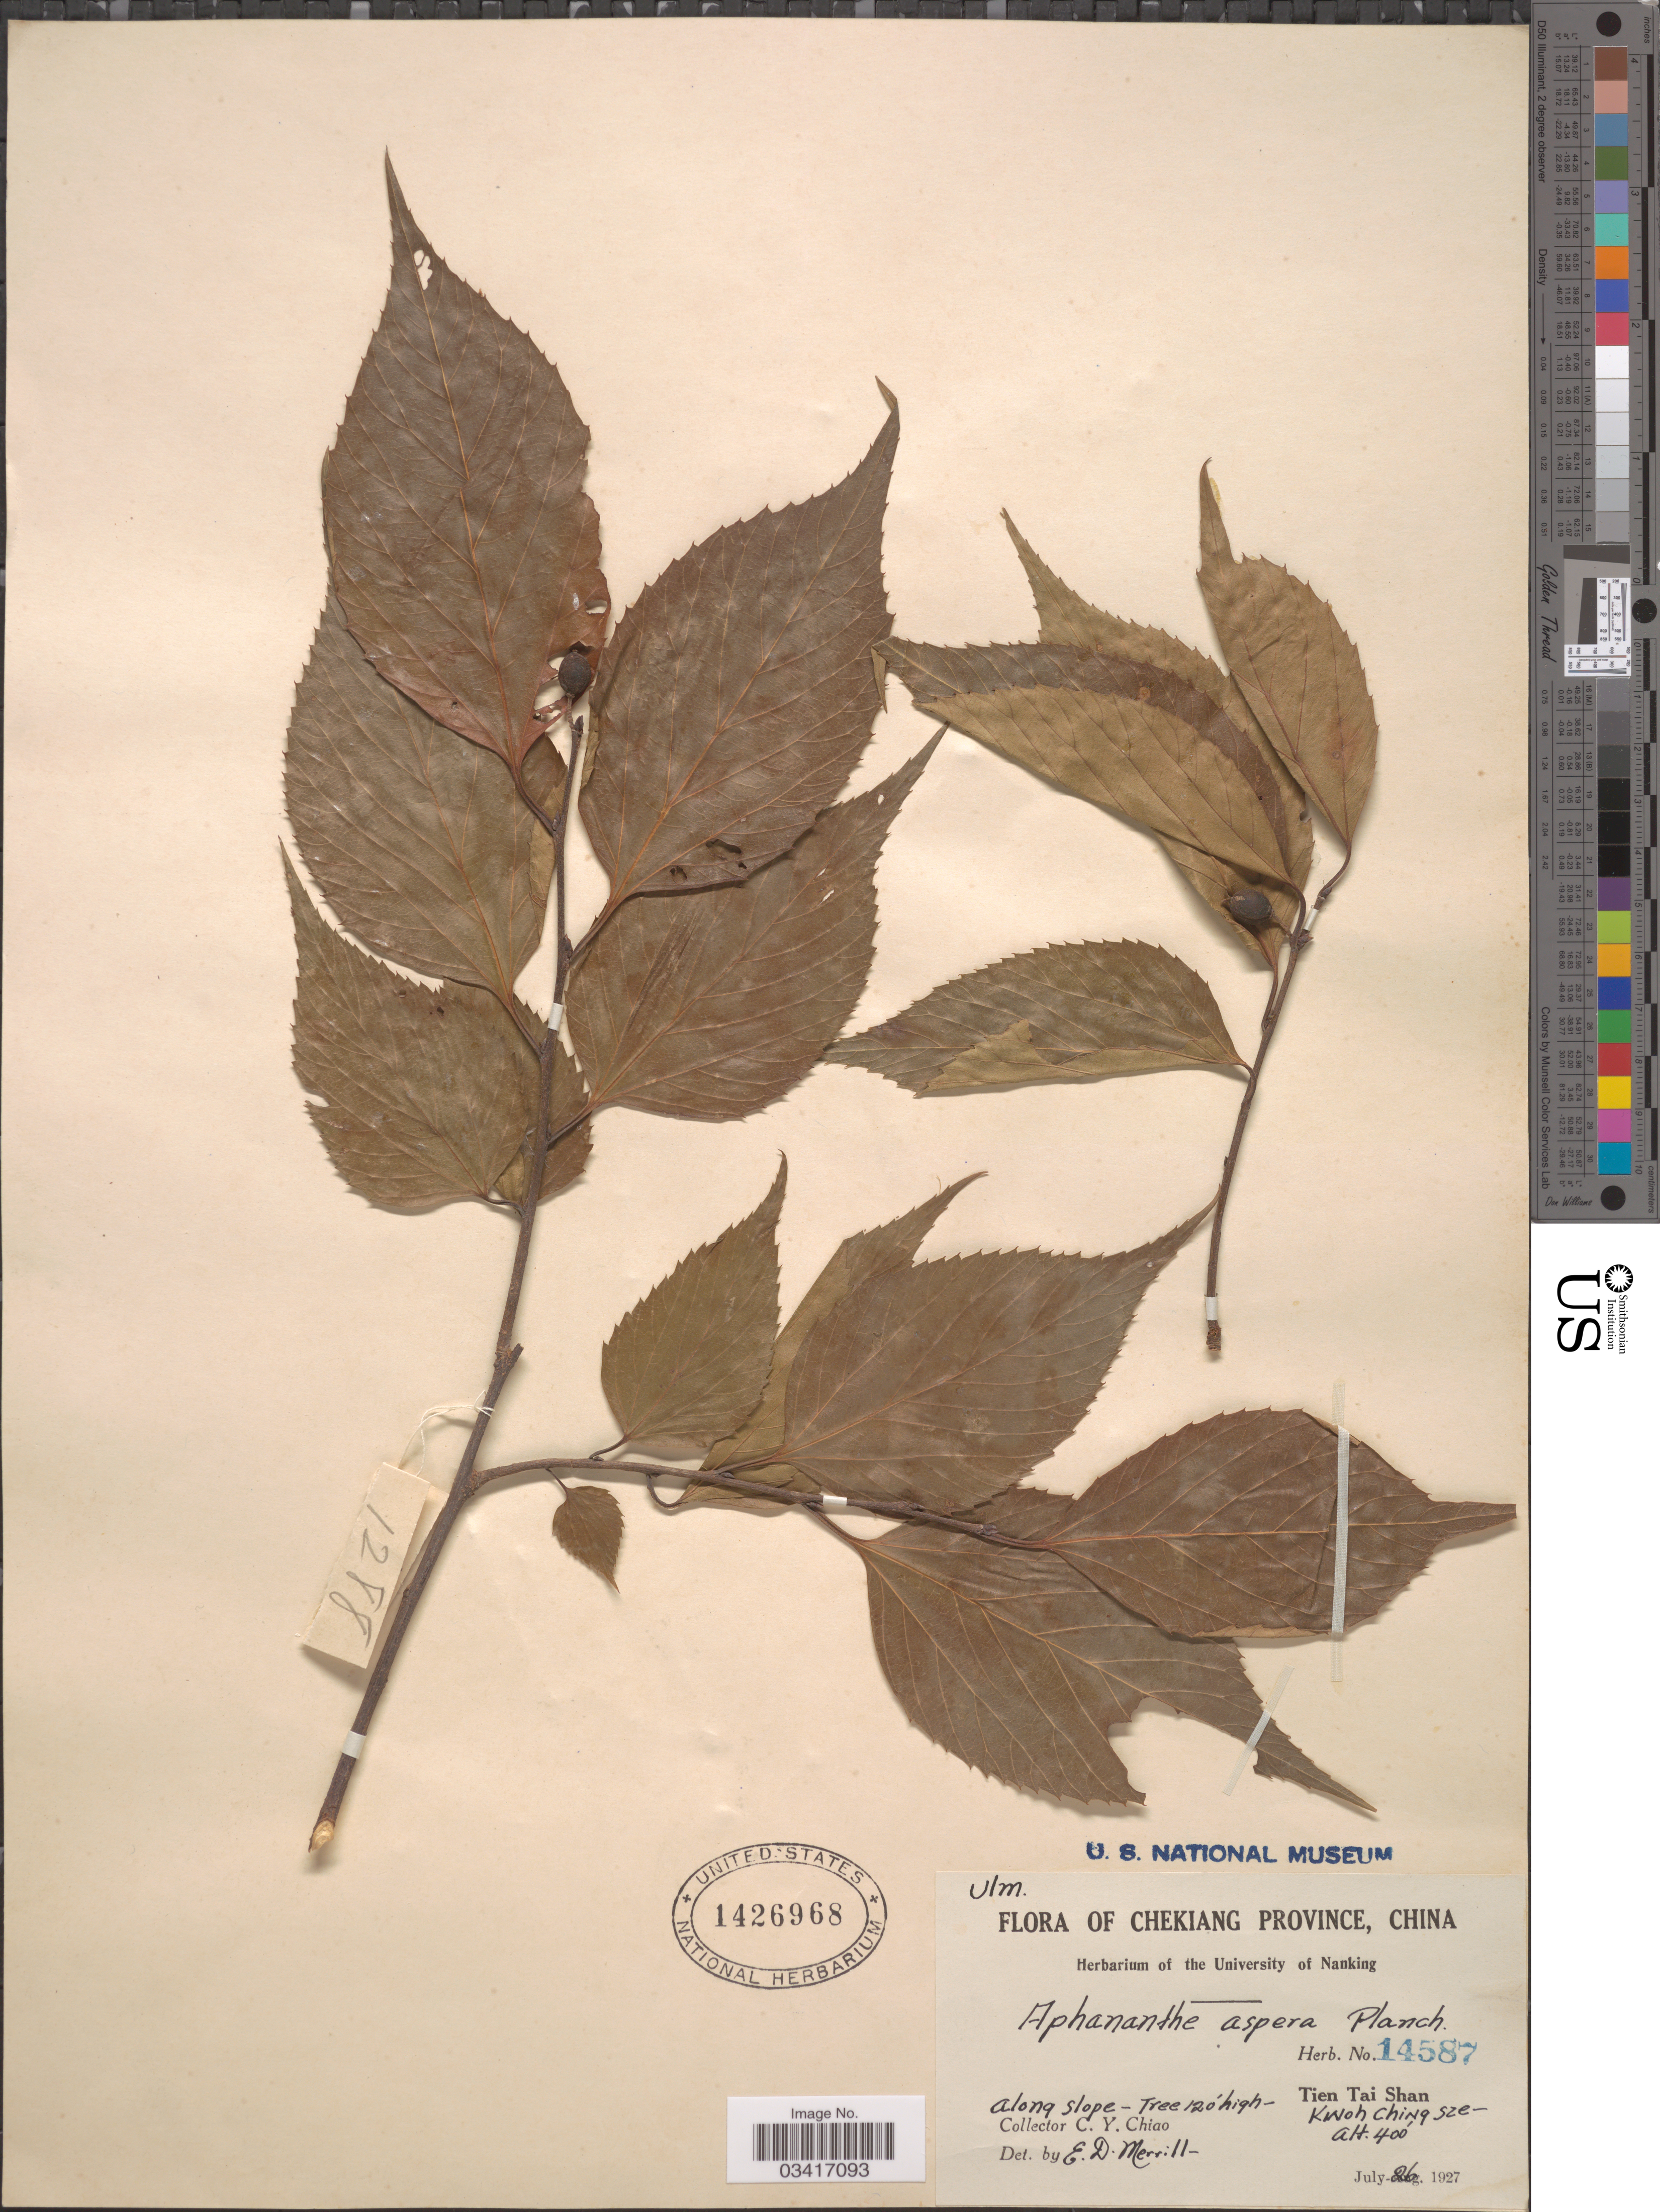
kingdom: Plantae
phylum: Tracheophyta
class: Magnoliopsida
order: Rosales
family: Cannabaceae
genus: Aphananthe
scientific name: Aphananthe aspera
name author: Planch.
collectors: C. Y. Chiao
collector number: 14587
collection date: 1927-07-26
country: China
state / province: Zhejiang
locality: Chekiang Province. Tien Tai Shan. Kwoh Ching Sze.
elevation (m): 122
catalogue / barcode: US 1426968